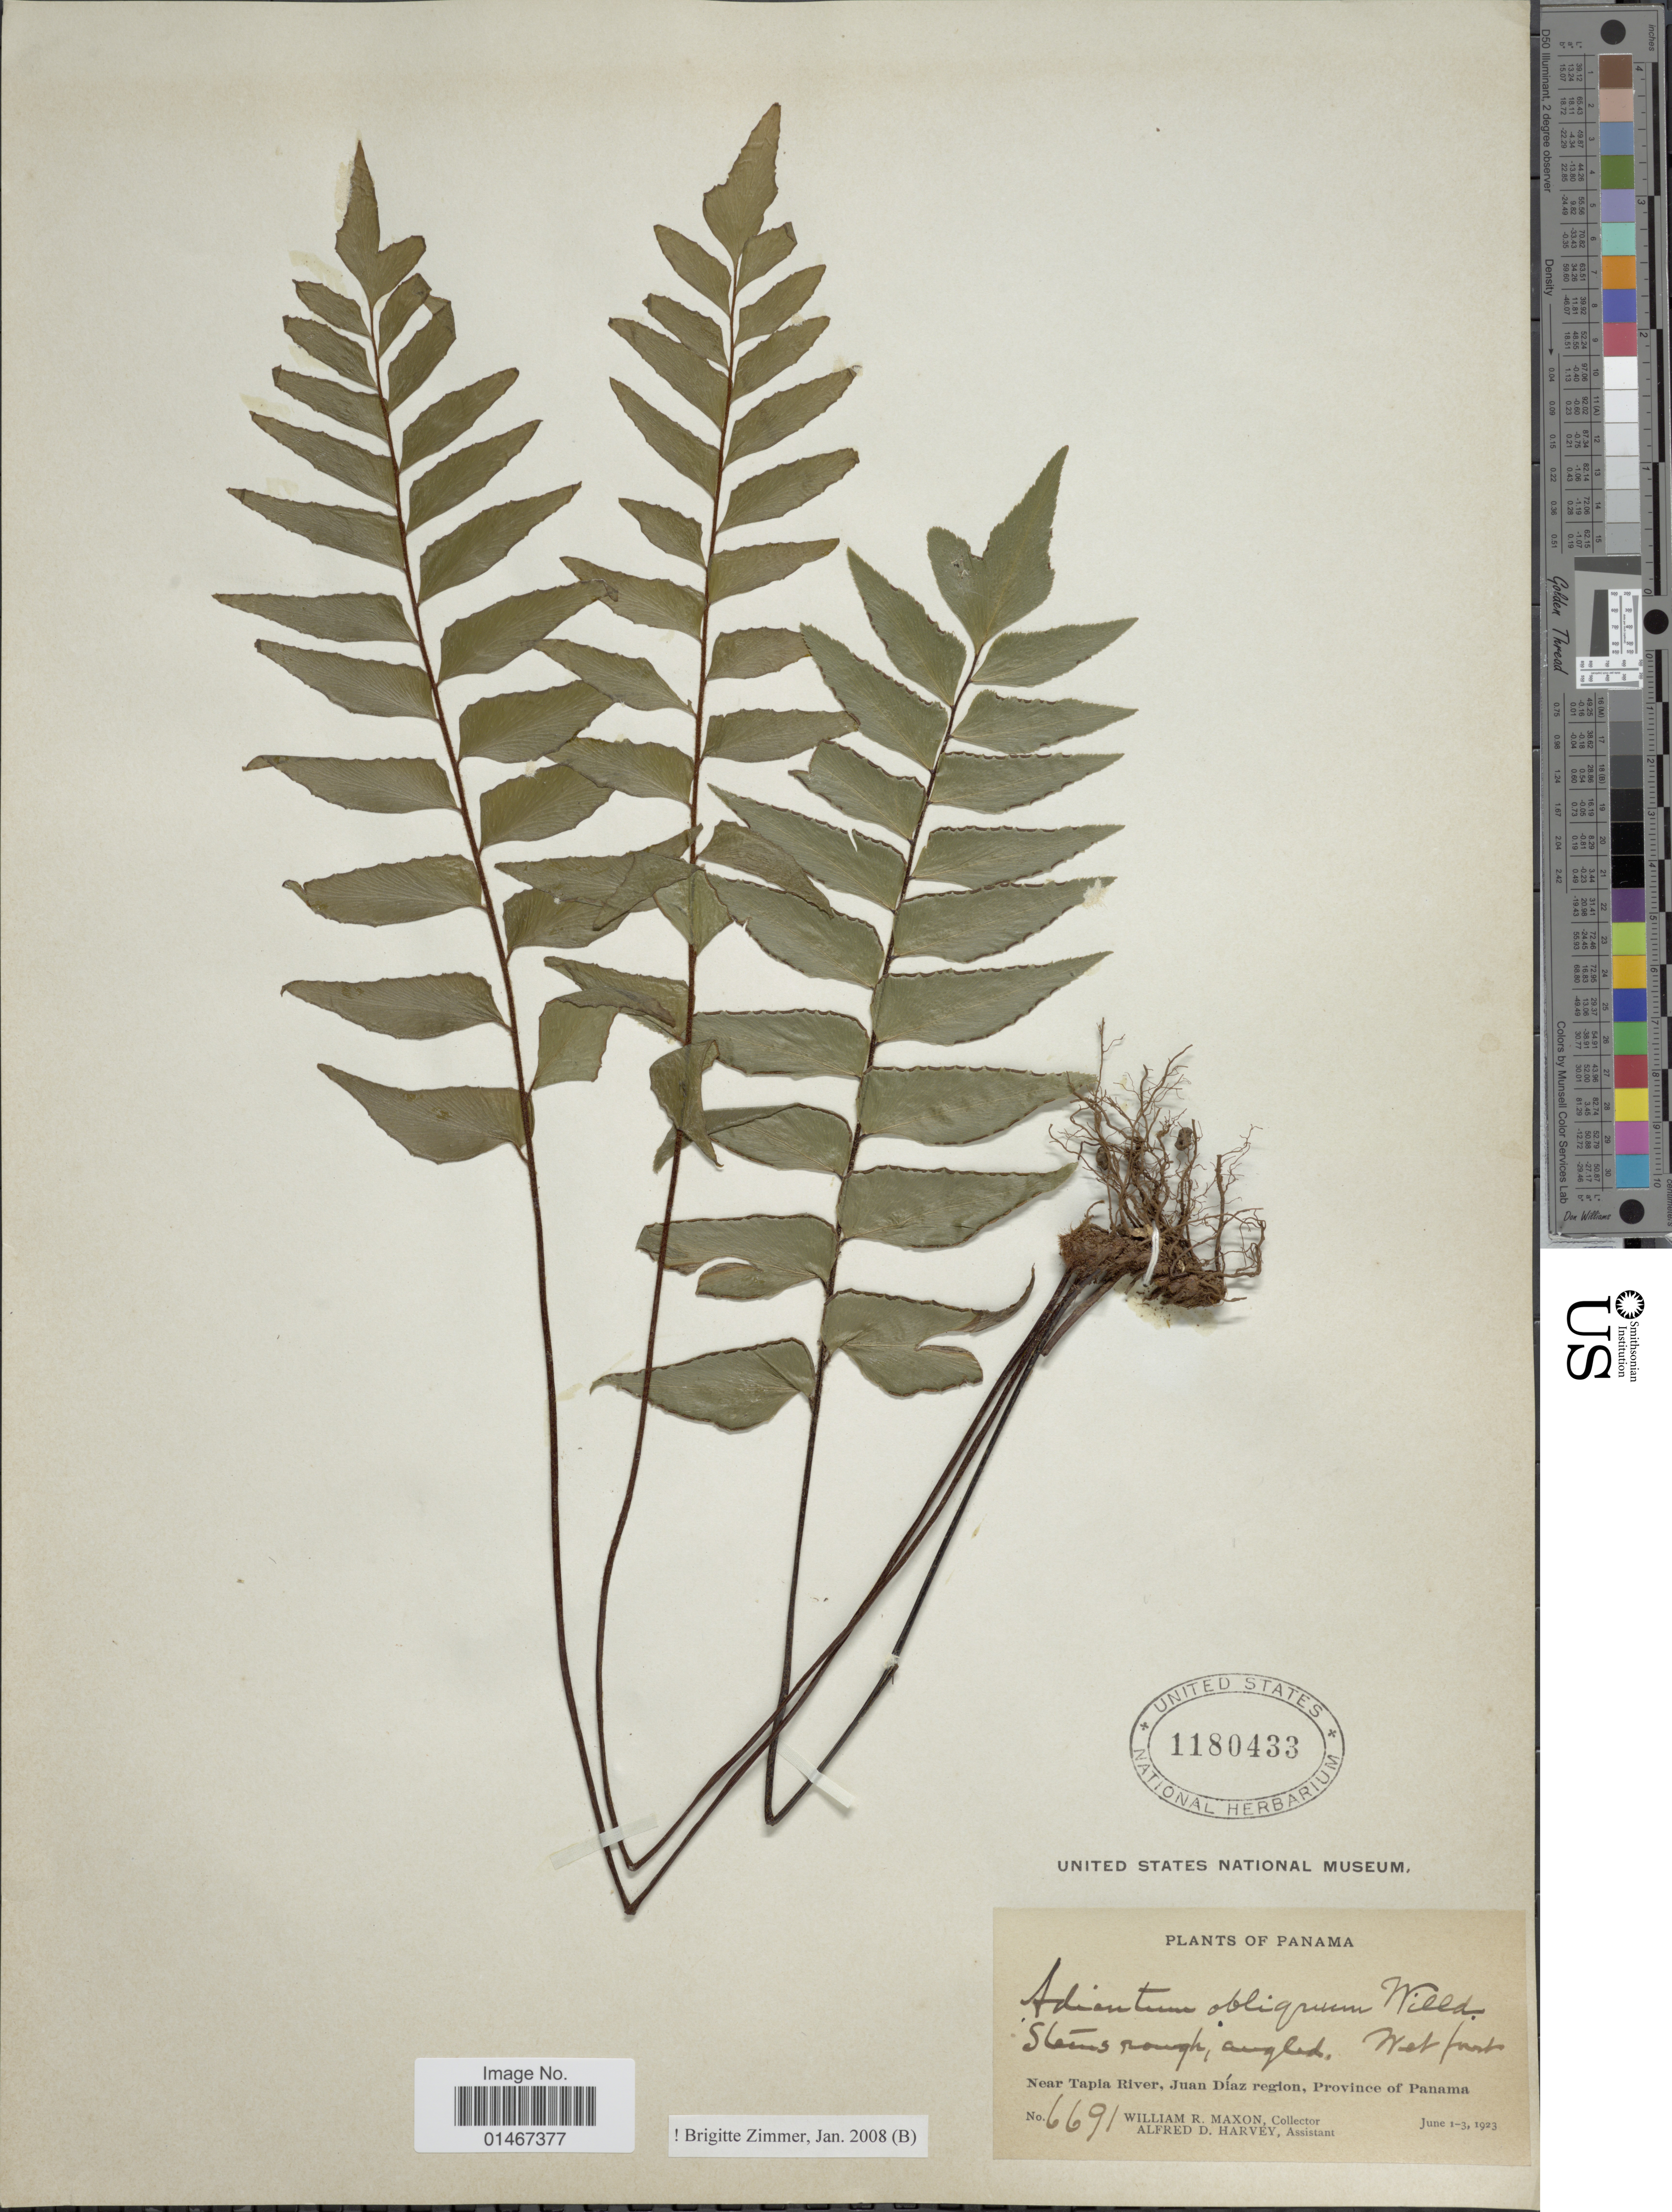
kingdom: Plantae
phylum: Tracheophyta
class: Polypodiopsida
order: Polypodiales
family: Pteridaceae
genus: Adiantum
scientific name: Adiantum obliquum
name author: Willd.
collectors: W. R. Maxon & A. D. Harvey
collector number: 6691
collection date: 1923-06-01/1923-06-03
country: Panama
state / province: Panamá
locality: Near Tapia River, Juan Diaz region, Province of Panama.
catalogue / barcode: US 1180433